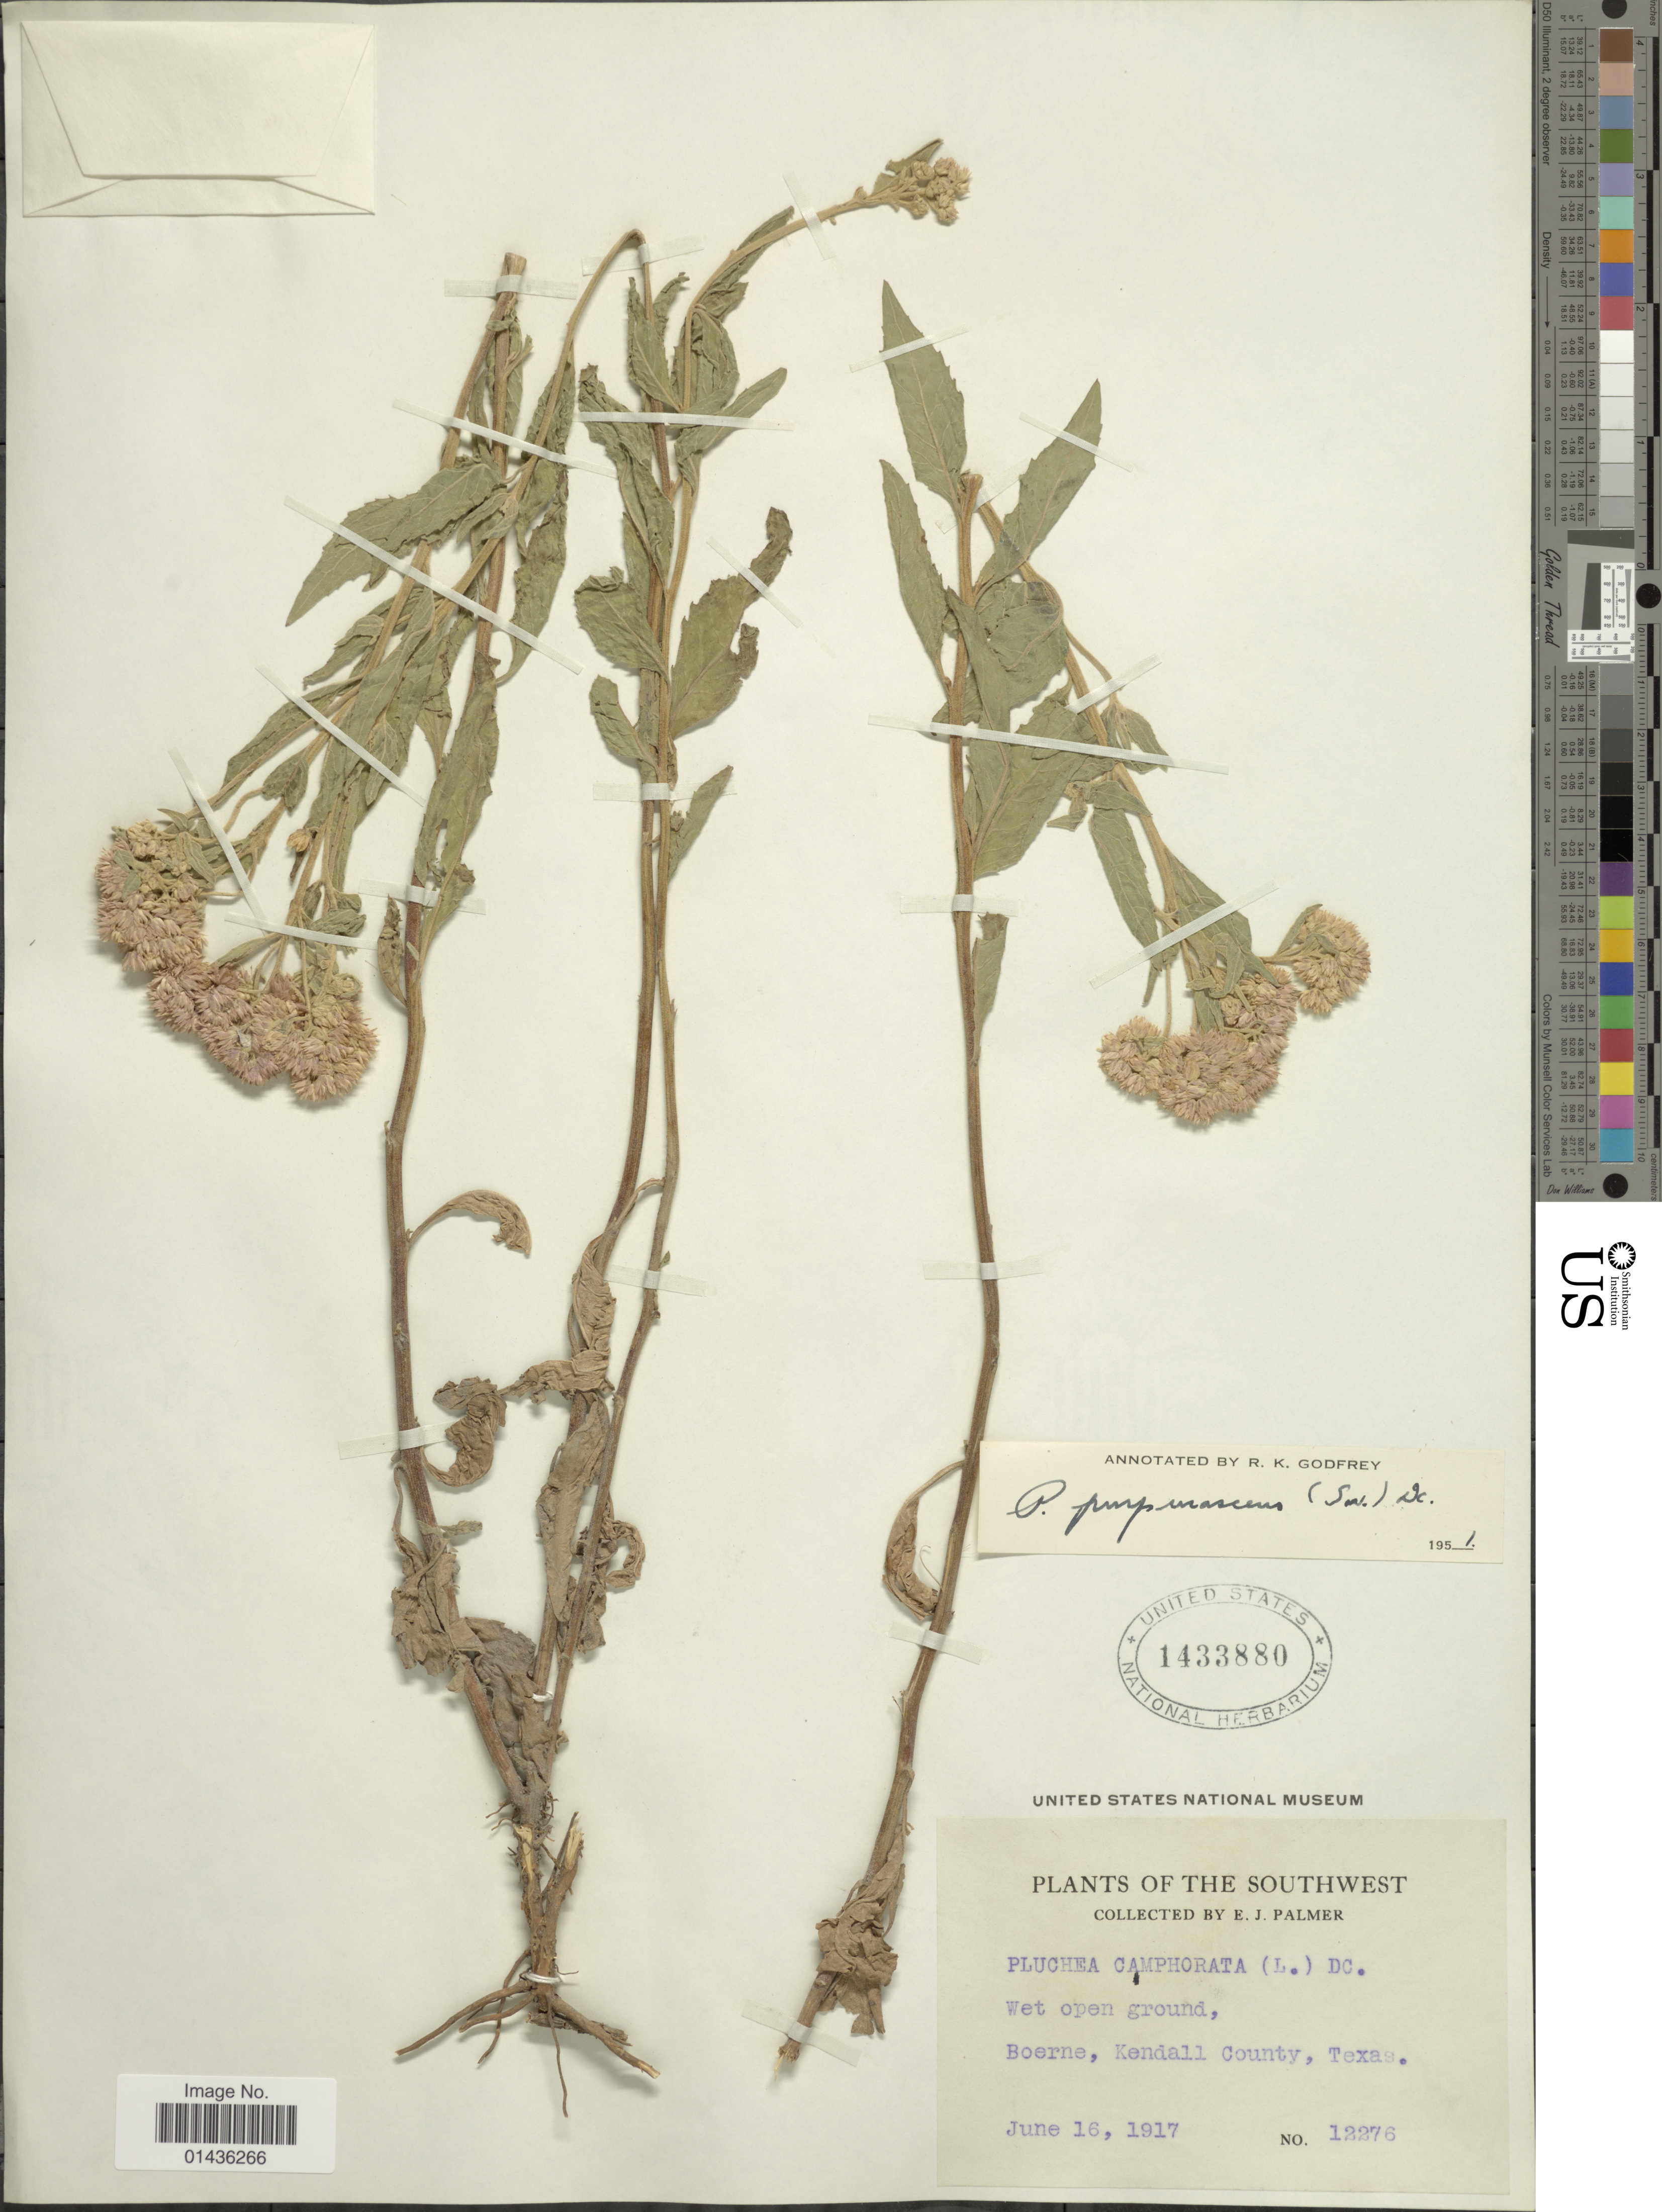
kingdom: Plantae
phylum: Tracheophyta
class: Magnoliopsida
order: Asterales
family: Asteraceae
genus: Pluchea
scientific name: Pluchea odorata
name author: (L.) Cass.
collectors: E. J. Palmer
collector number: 12276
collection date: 1917-06-16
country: United States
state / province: Texas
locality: The Southwest, Boerne, Kendall County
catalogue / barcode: US 1433880